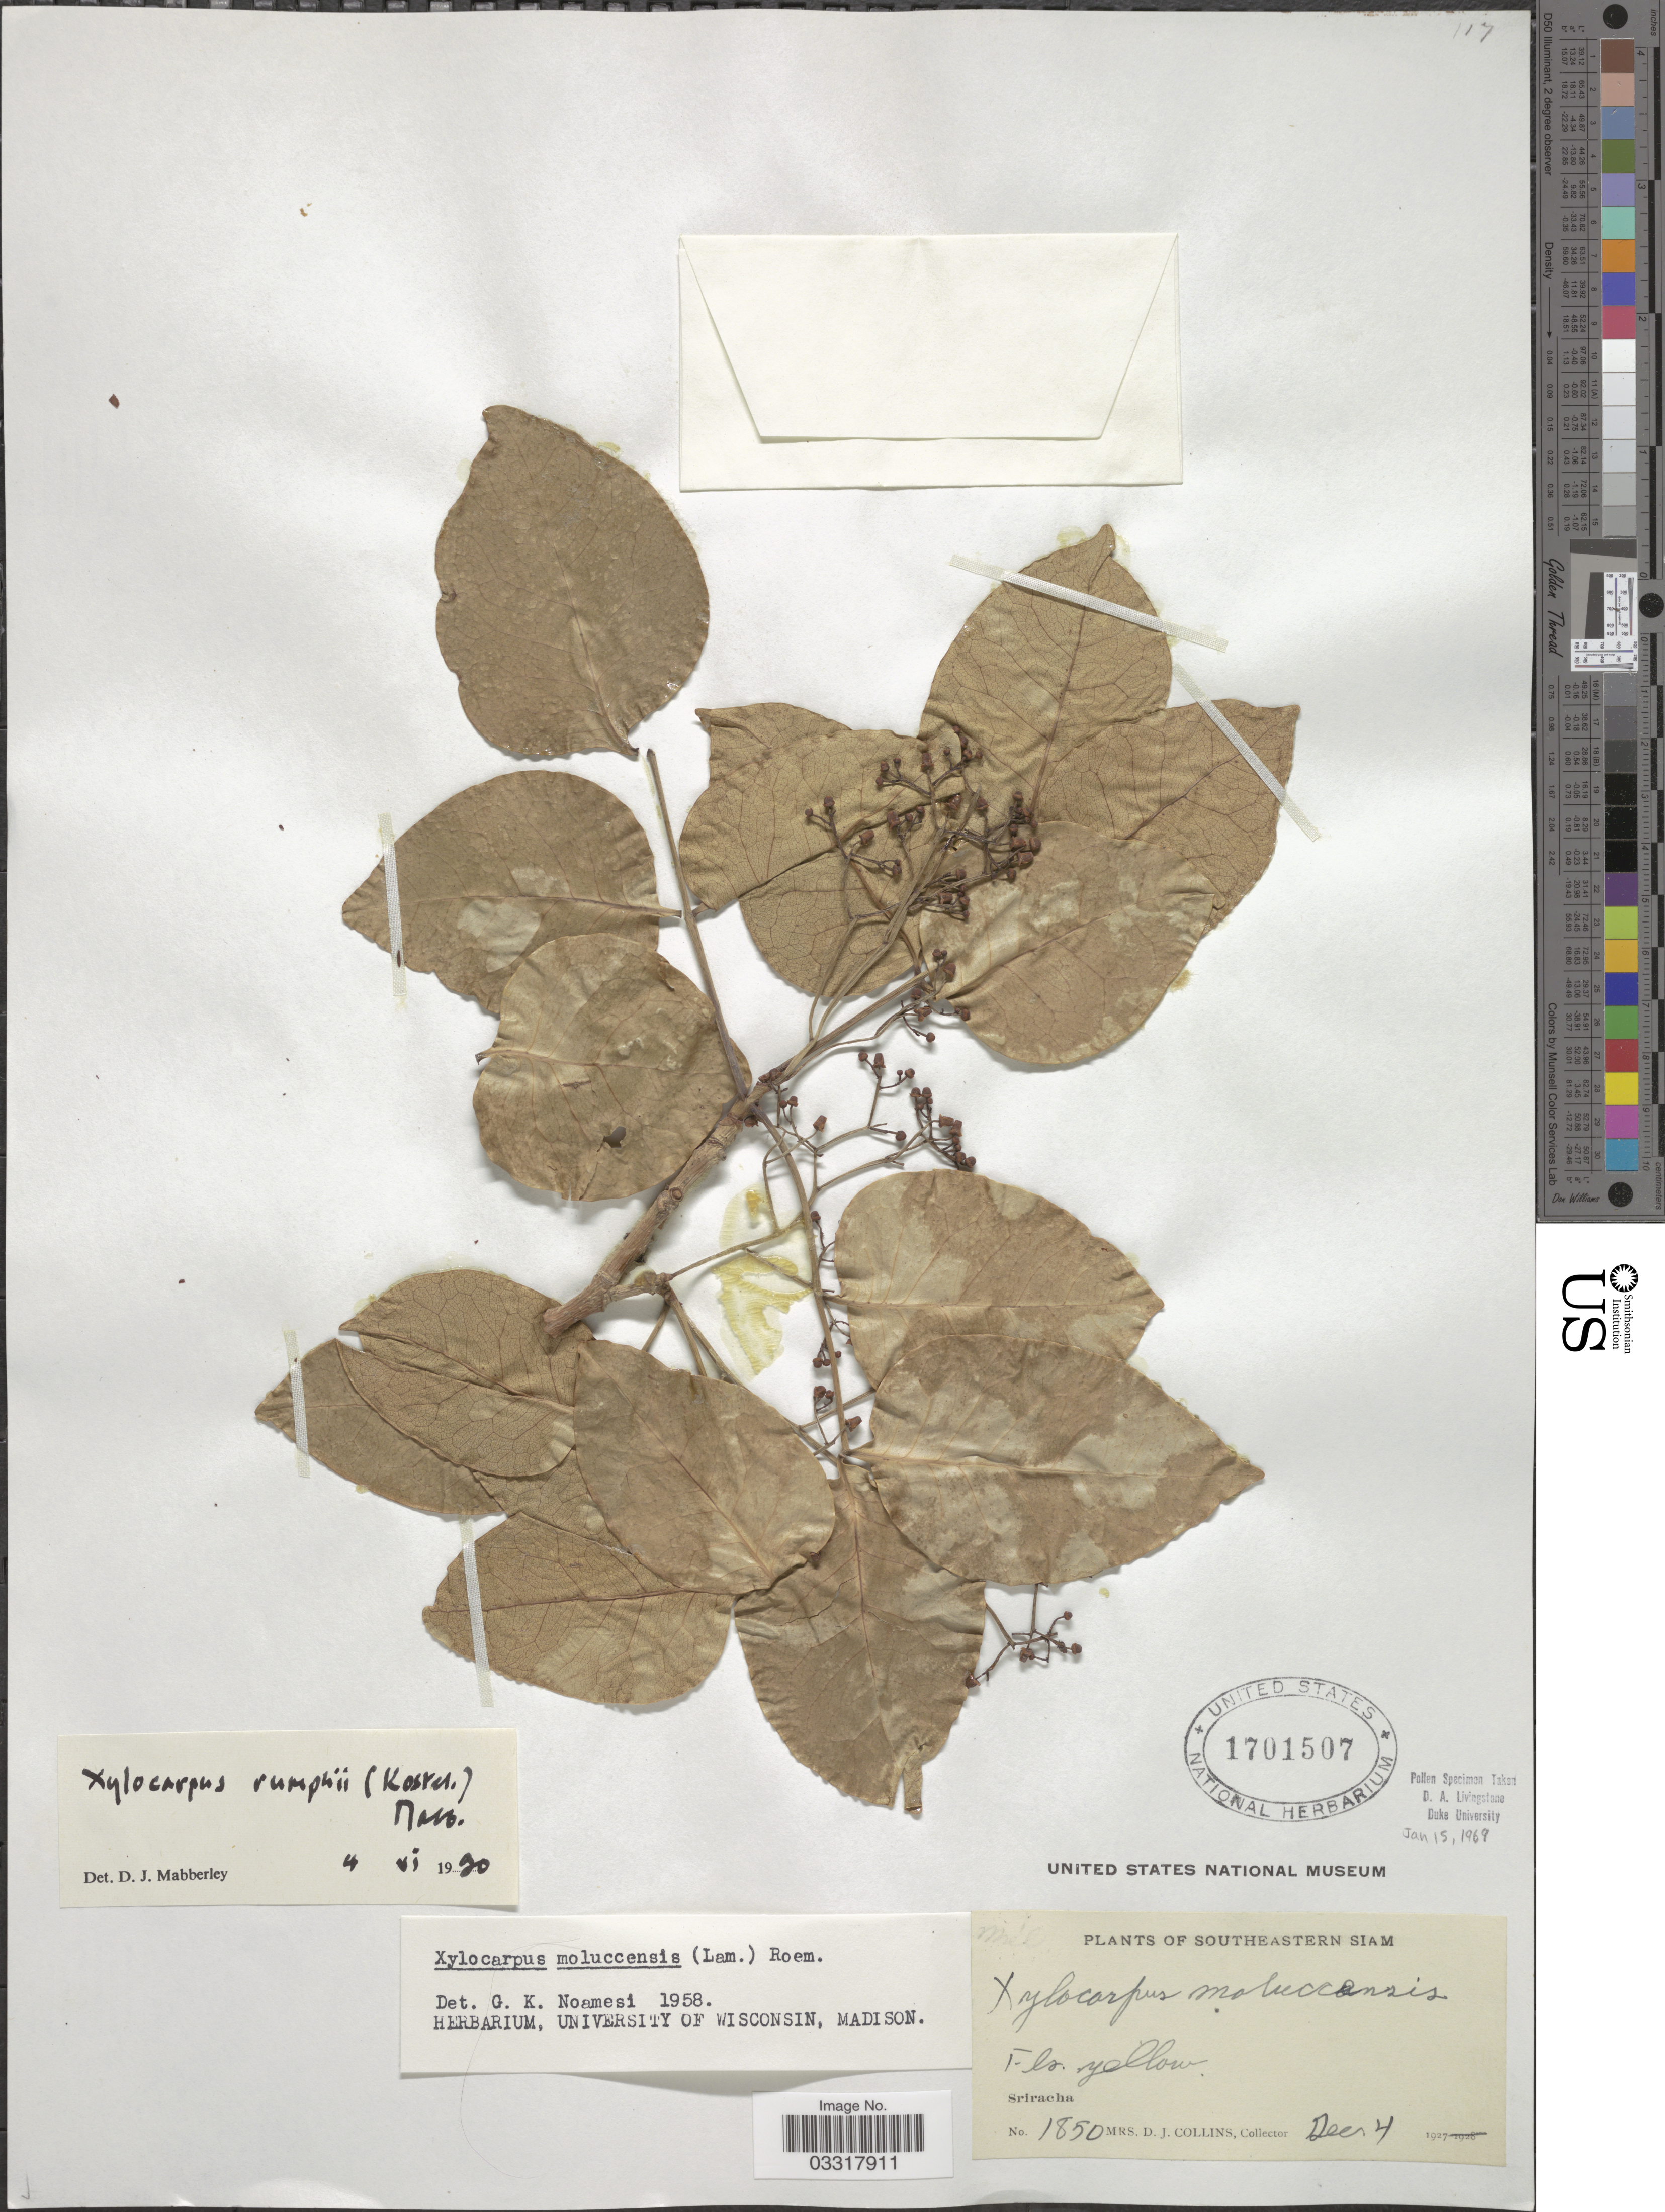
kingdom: Plantae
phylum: Tracheophyta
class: Magnoliopsida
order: Sapindales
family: Meliaceae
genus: Xylocarpus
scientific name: Xylocarpus rumphii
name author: (Kostel.) Mabb.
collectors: Mrs. D. J. Collins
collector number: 1850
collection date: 1927-12-04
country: Thailand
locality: Southeastern Siam. Sriracha.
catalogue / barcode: US 1701507